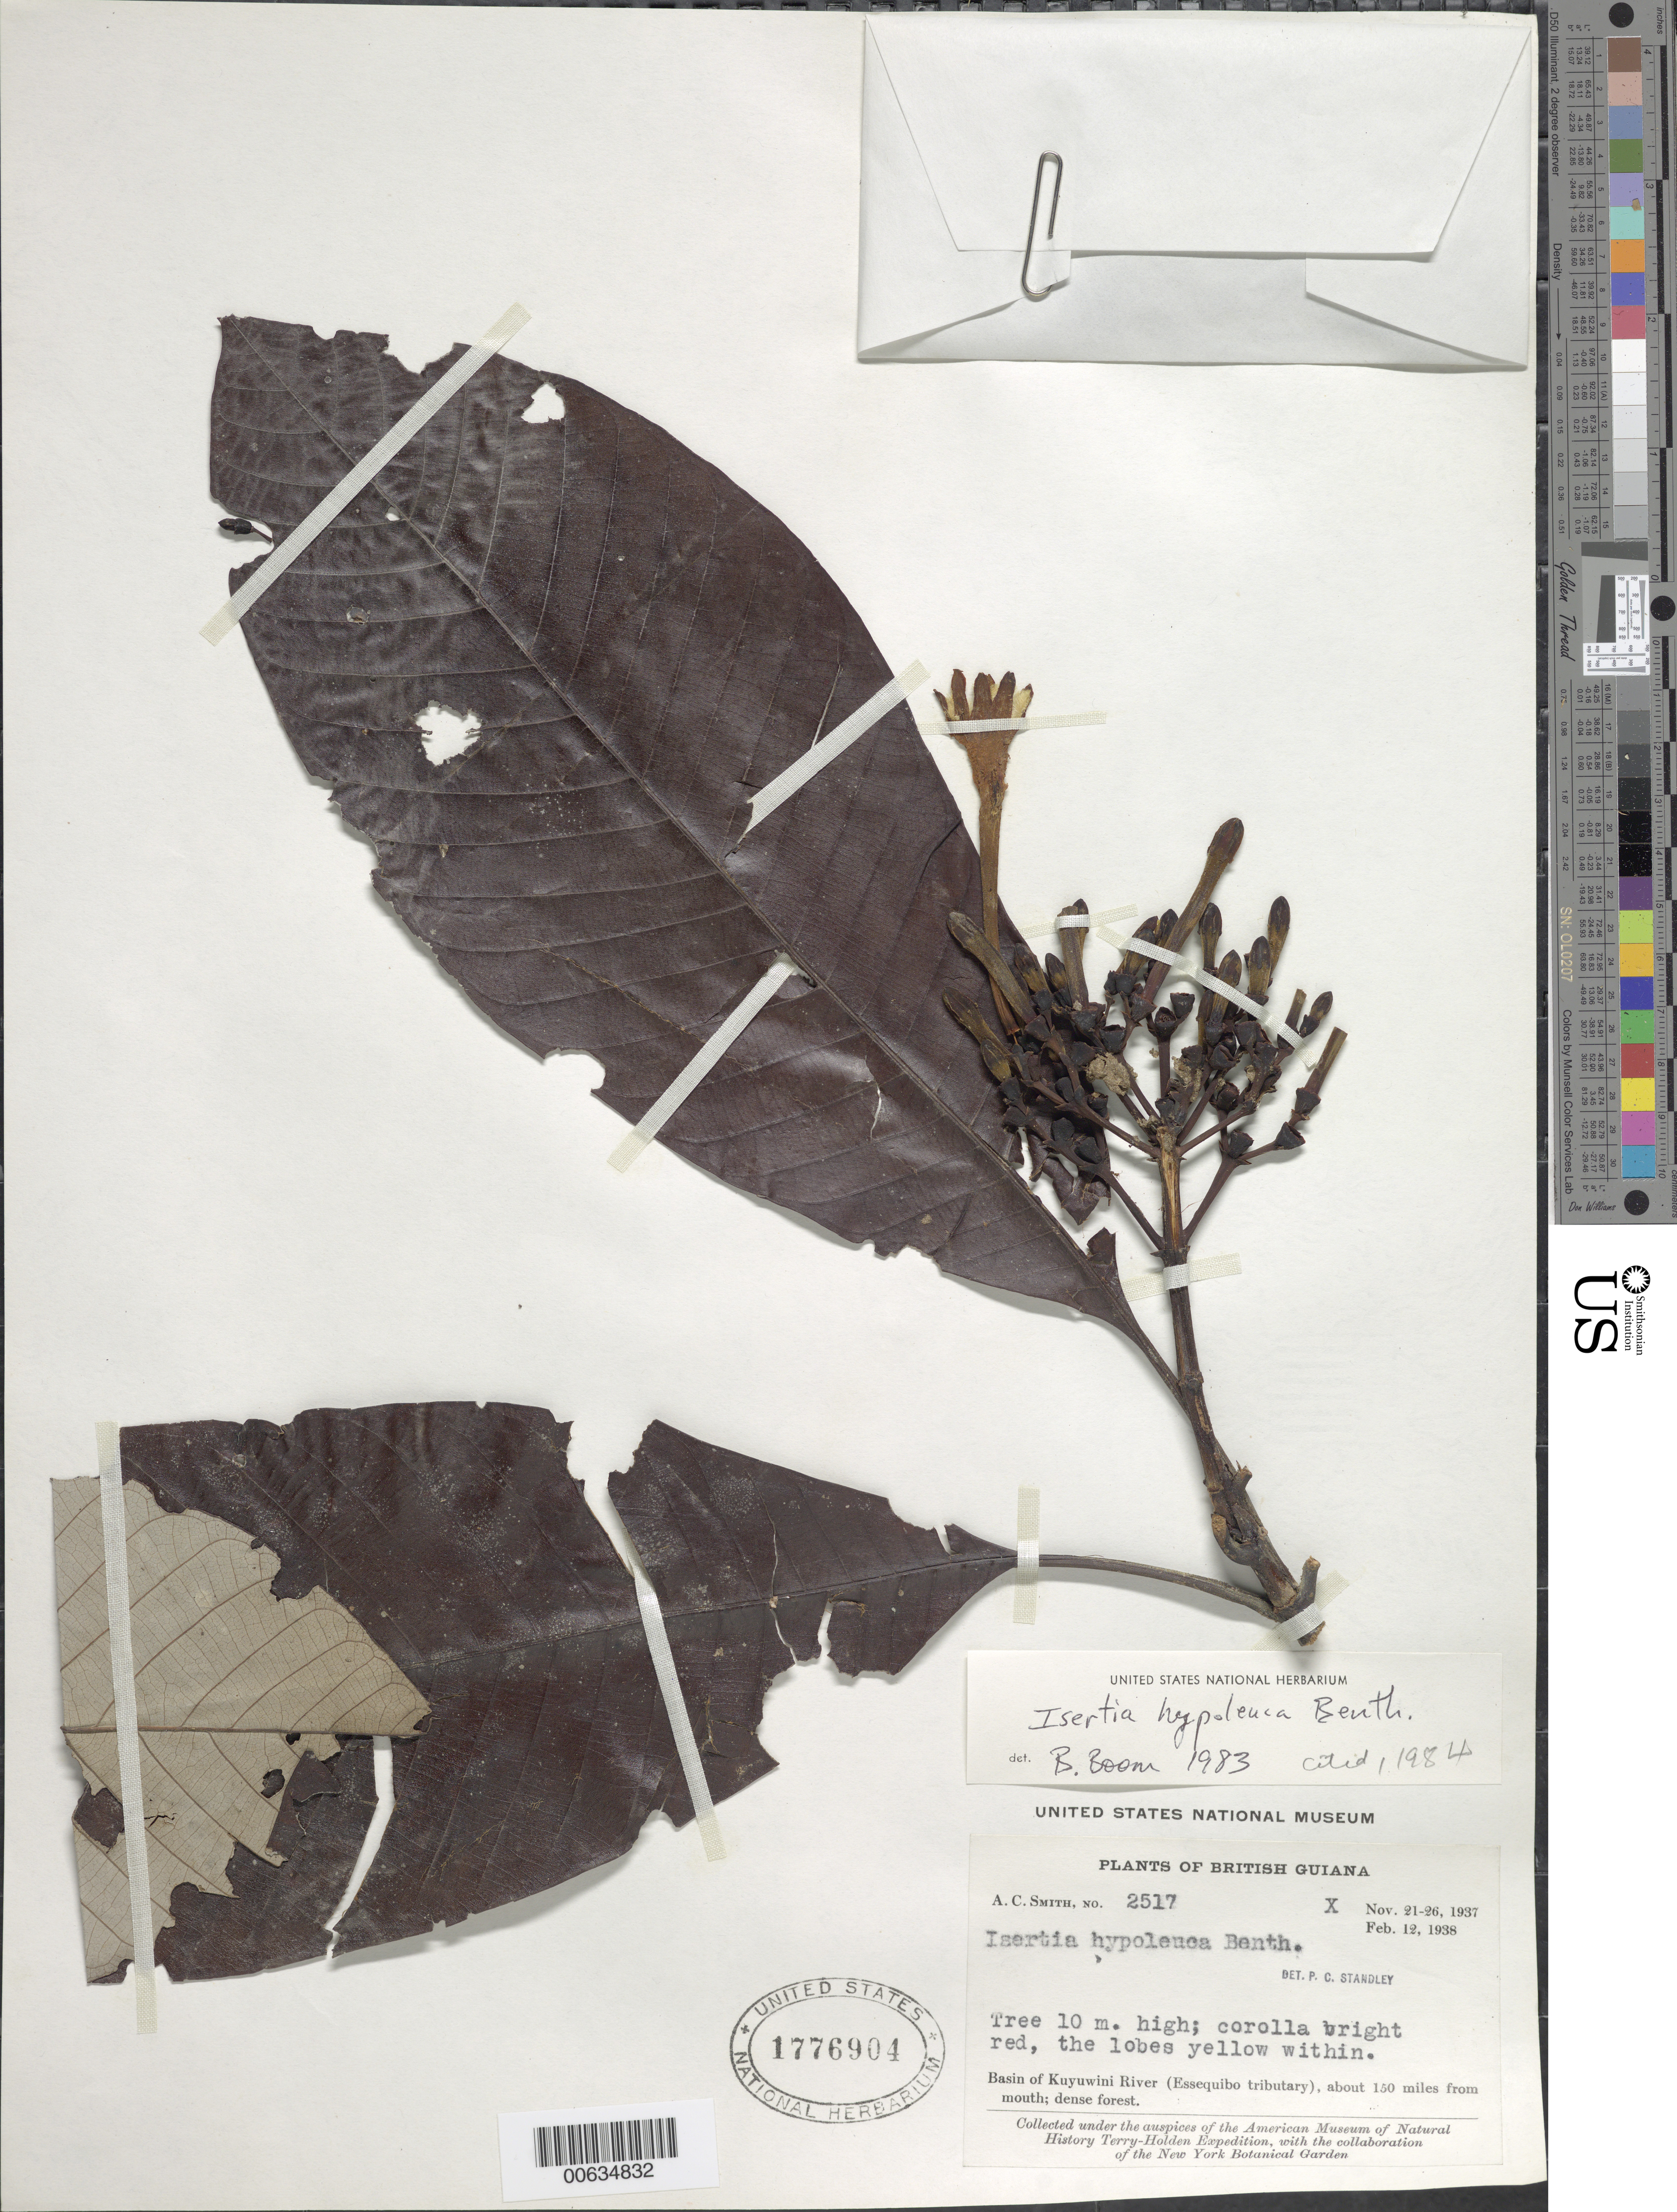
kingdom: Plantae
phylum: Tracheophyta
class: Magnoliopsida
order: Gentianales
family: Rubiaceae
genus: Isertia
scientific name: Isertia hypoleuca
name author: Benth.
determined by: Boom, B. M.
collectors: A. C. Smith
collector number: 2517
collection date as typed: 21-Nov-37 to 26-Nov-37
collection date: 1937-11-21/1937-11-26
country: Guyana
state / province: U. Takutu-U. Essequibo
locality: Kuyuwini River Basin (Essequibo River tributary), about 150 mi. from mouth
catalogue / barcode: US 1776904